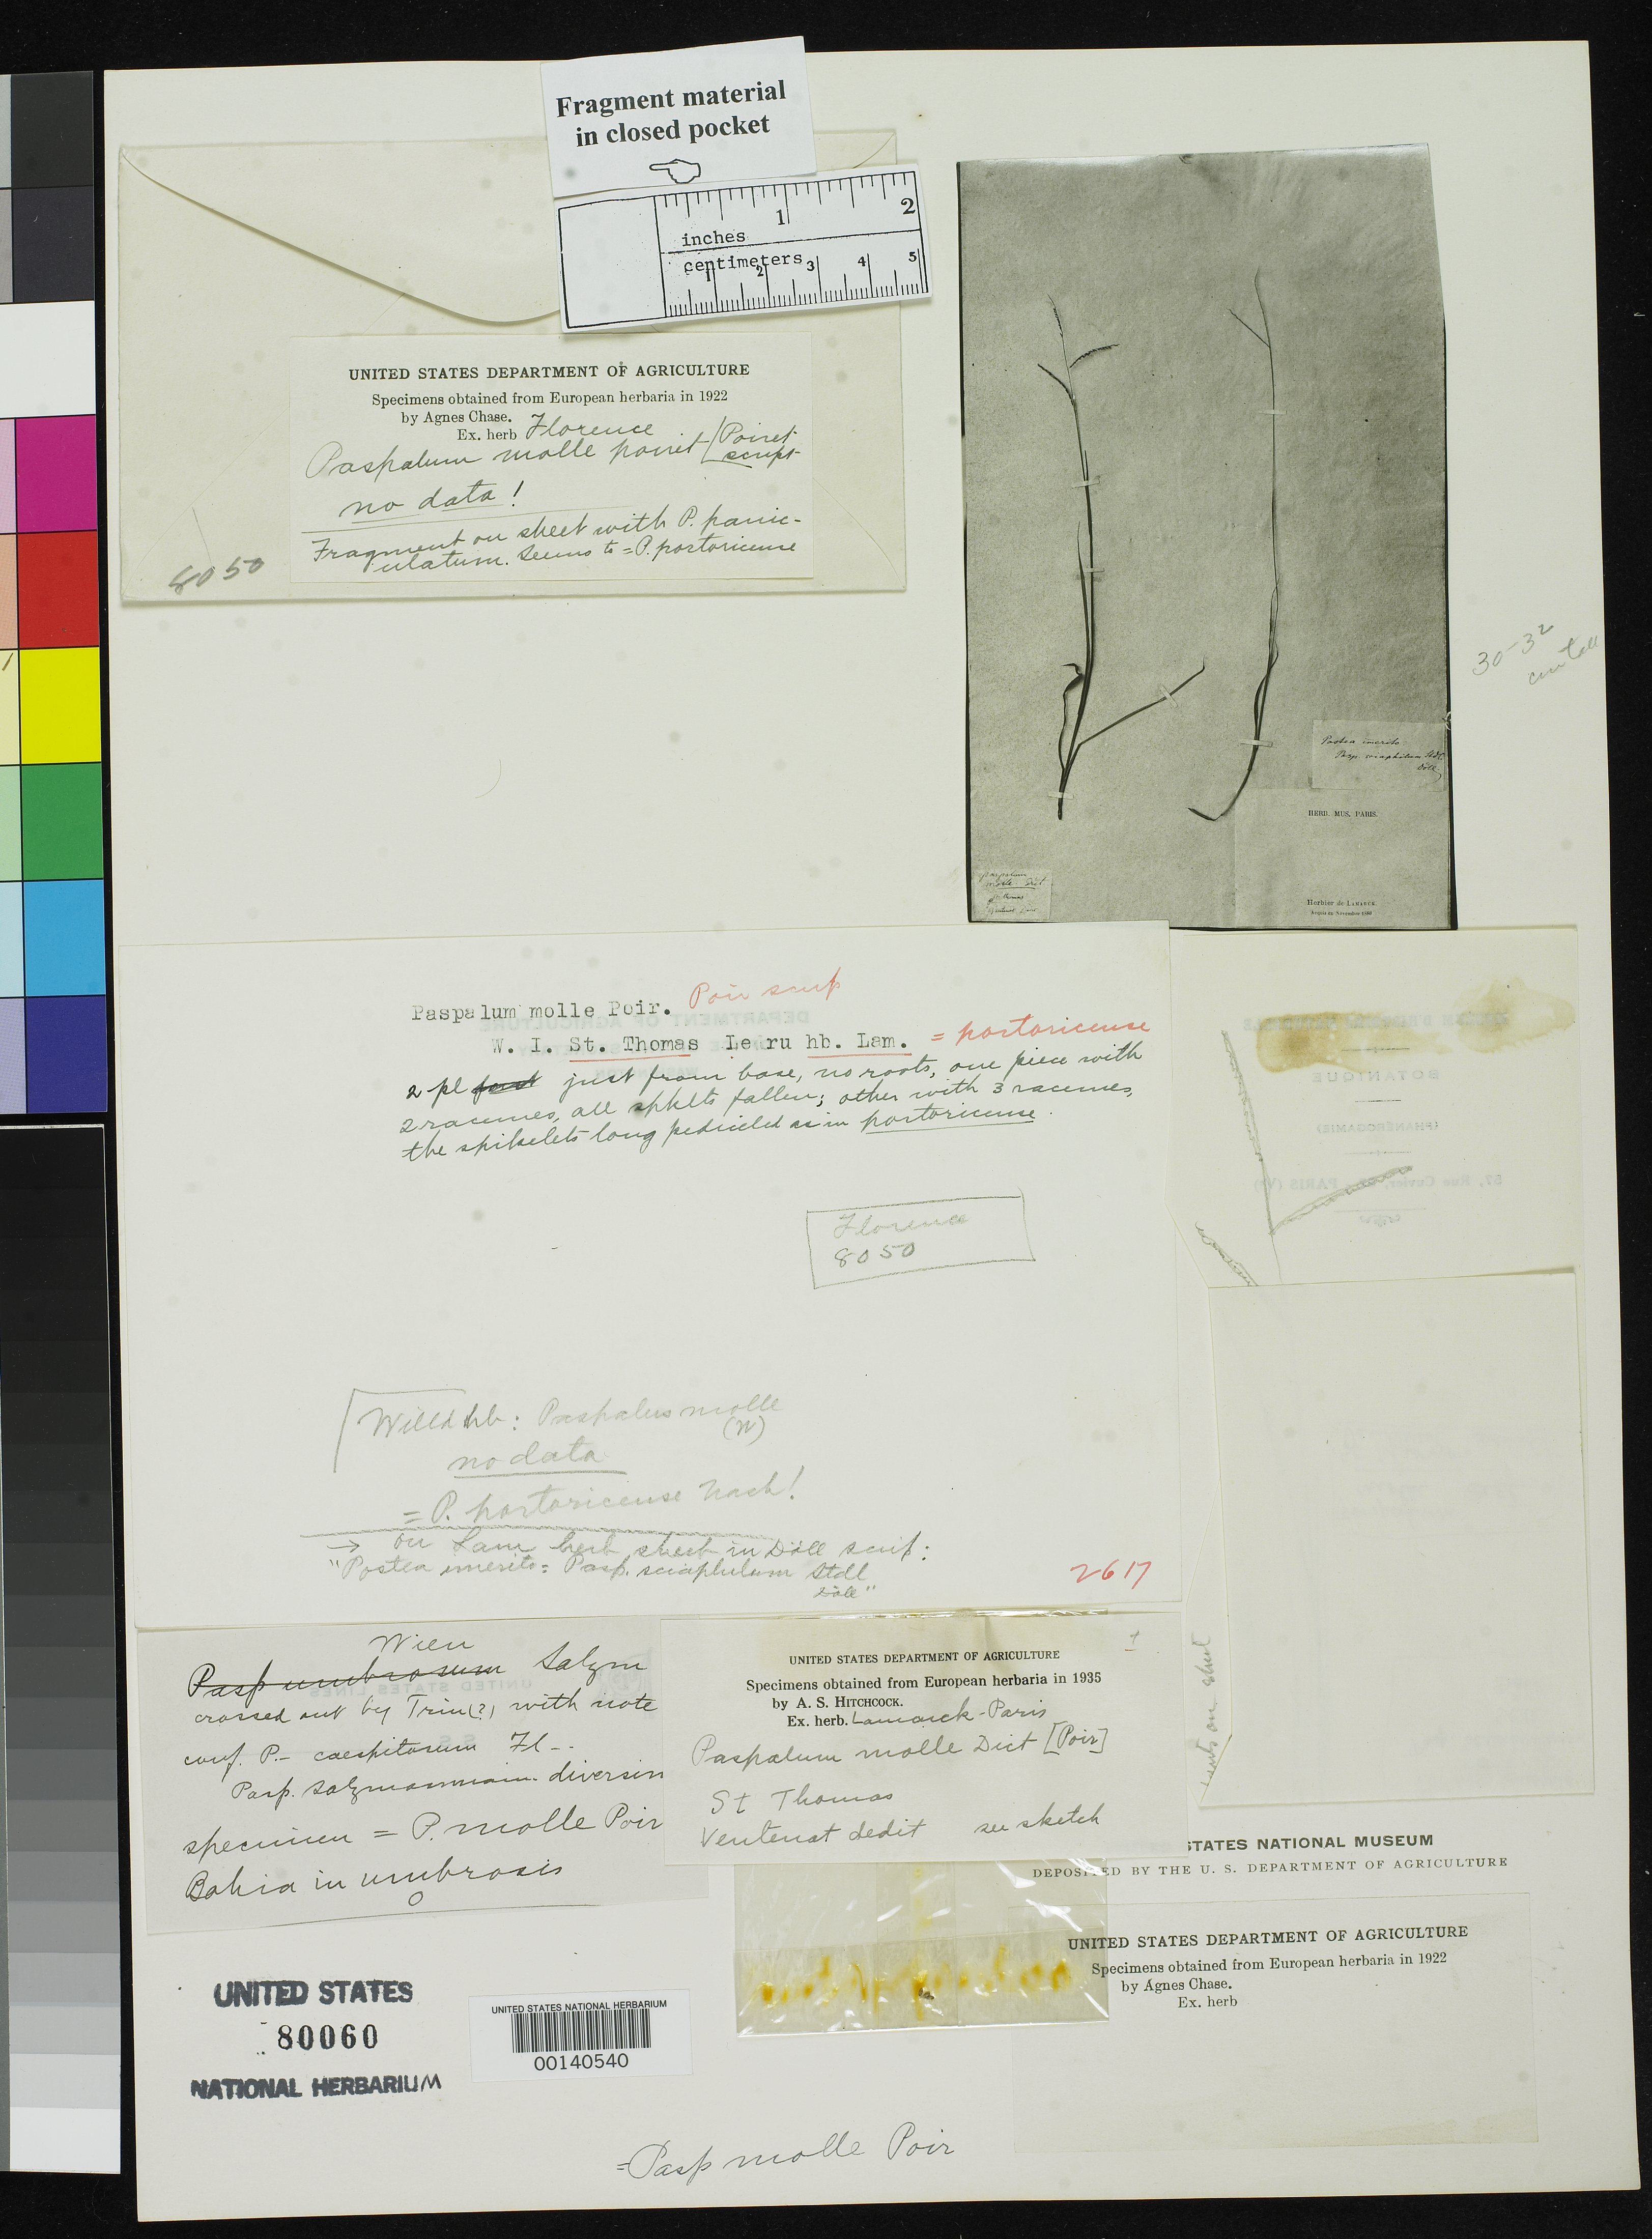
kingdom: Plantae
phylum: Tracheophyta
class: Liliopsida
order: Poales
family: Poaceae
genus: Paspalum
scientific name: Paspalum molle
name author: Poir. in Lam.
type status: Type Fragment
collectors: A. Le Dru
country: U.S. Virgin Islands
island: St. Thomas Island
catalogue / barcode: US 80060